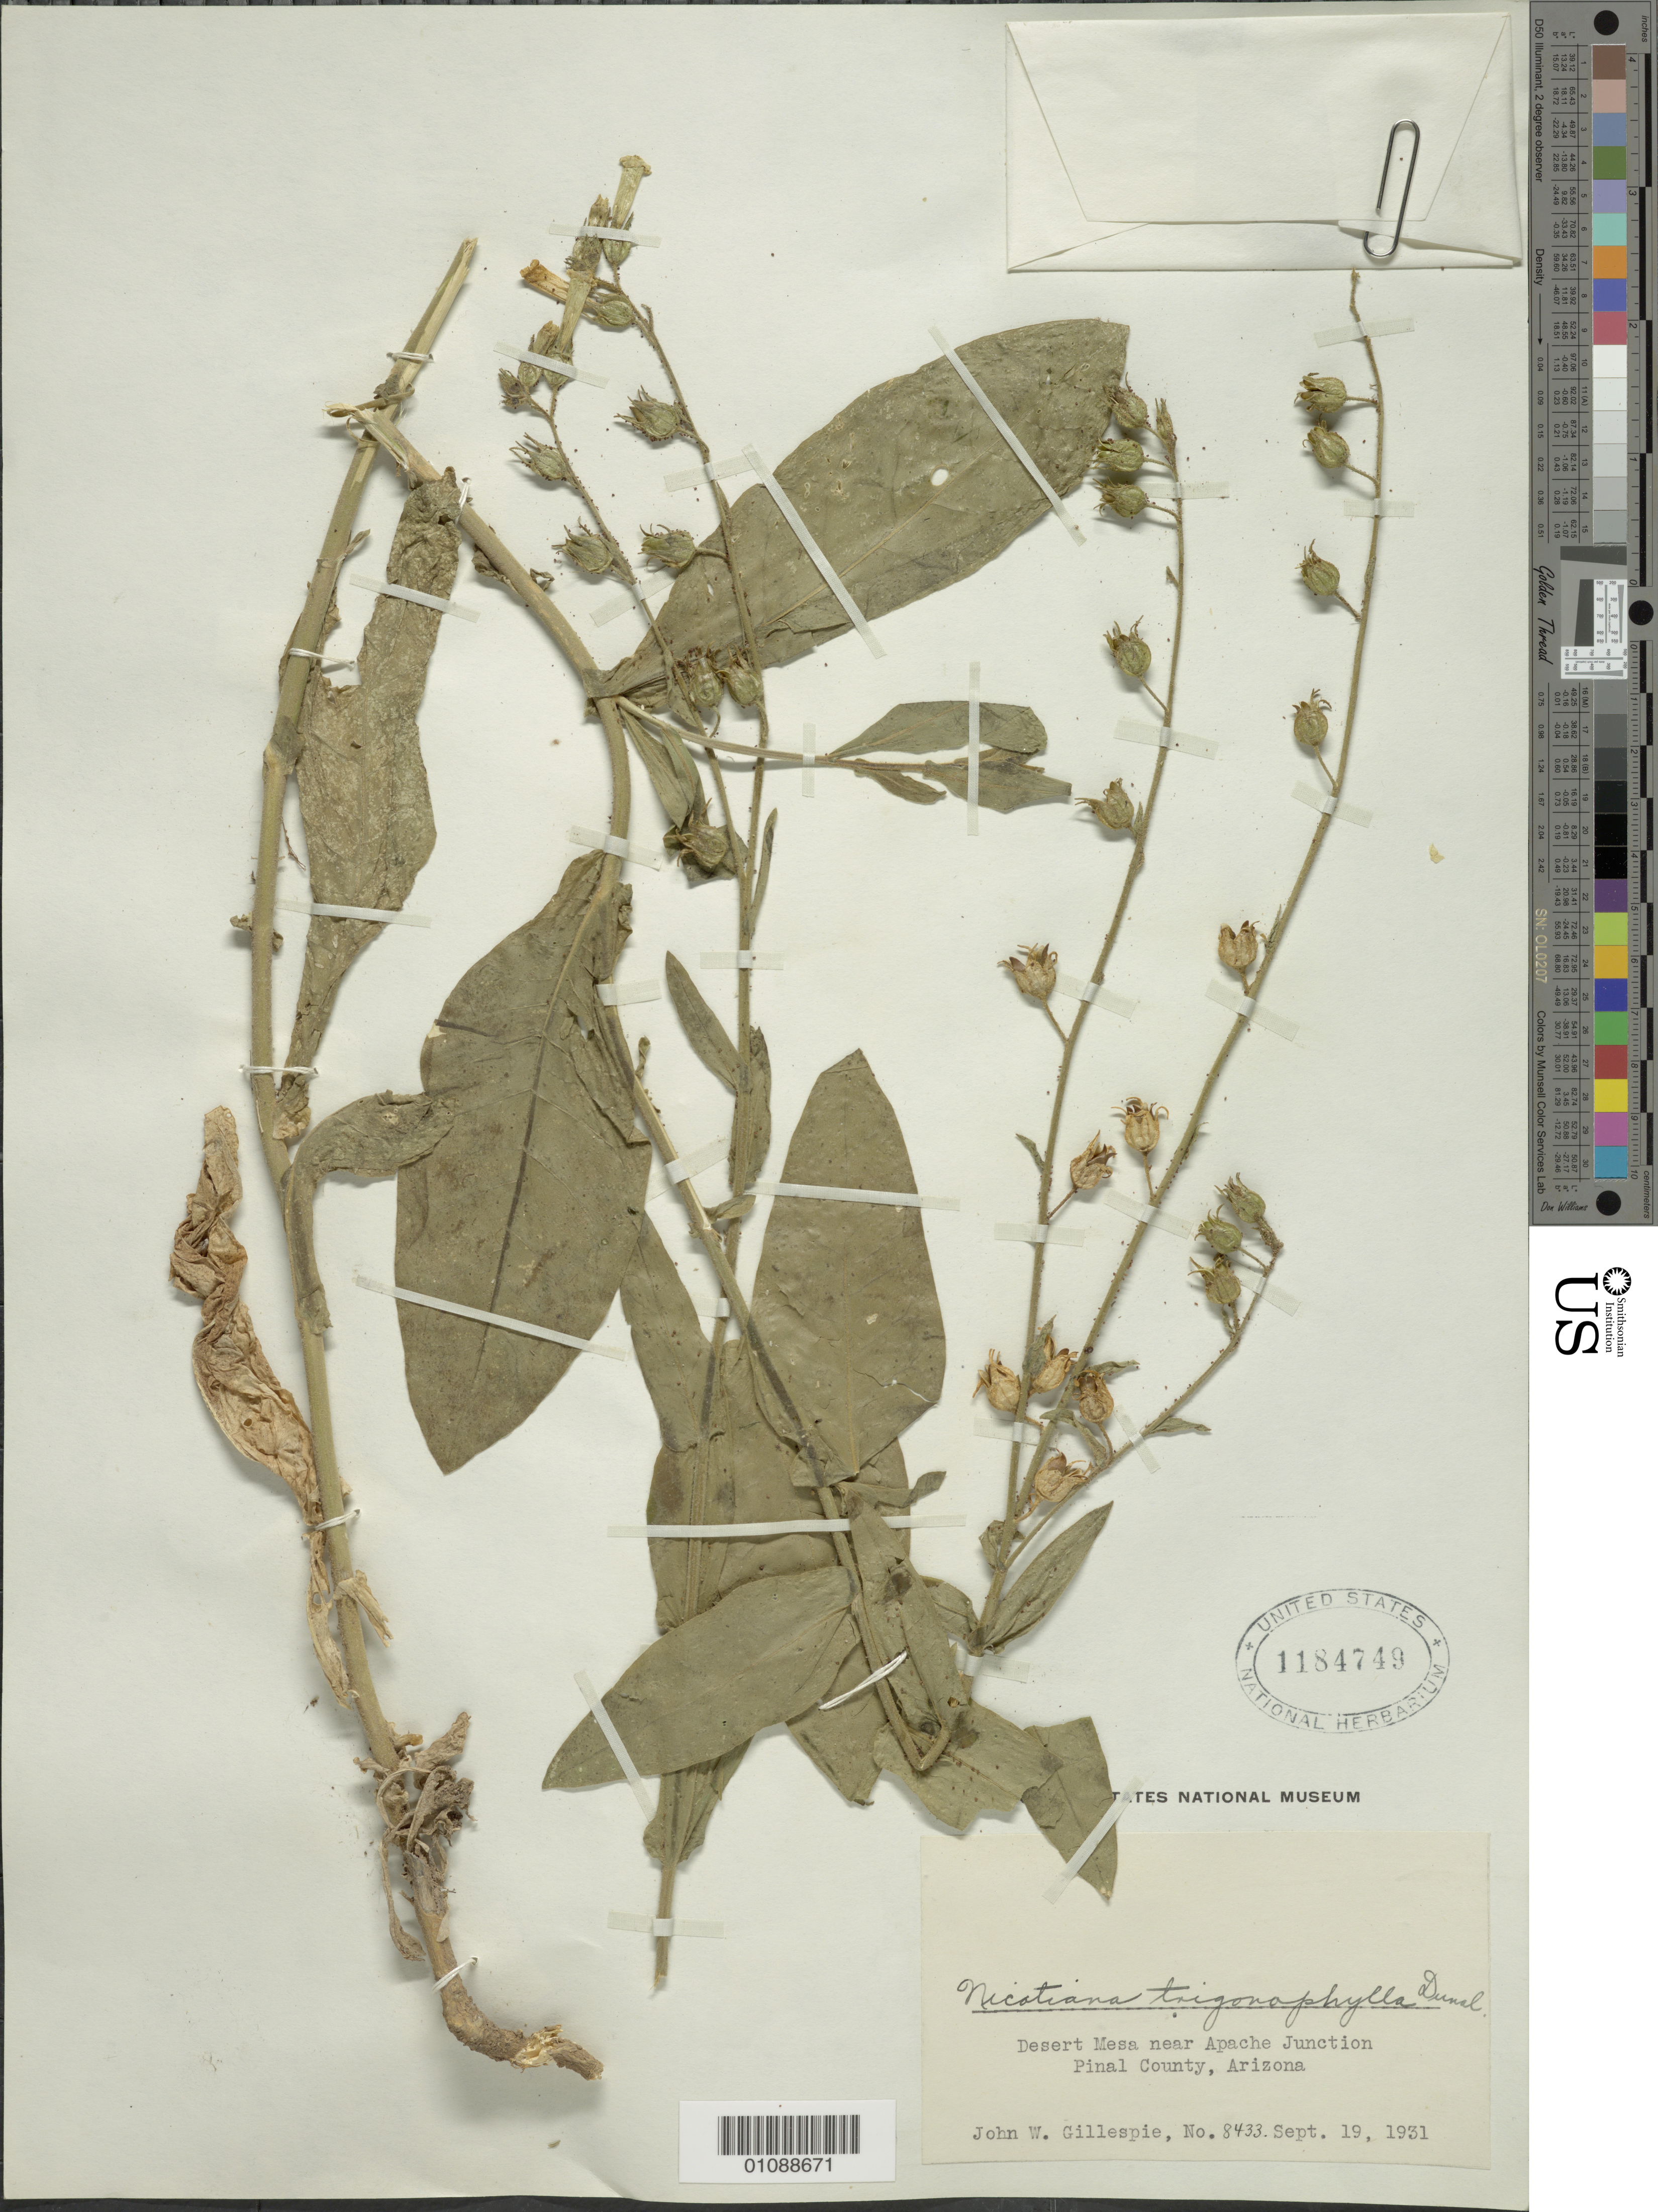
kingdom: Plantae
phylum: Tracheophyta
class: Magnoliopsida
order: Solanales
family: Solanaceae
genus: Nicotiana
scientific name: Nicotiana trigonophylla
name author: Dunal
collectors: J. W. Gillespie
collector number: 8433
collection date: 1931-09-19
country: United States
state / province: Arizona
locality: Desert Mesa near Apache Junction, Pinal County.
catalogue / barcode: US 1184749